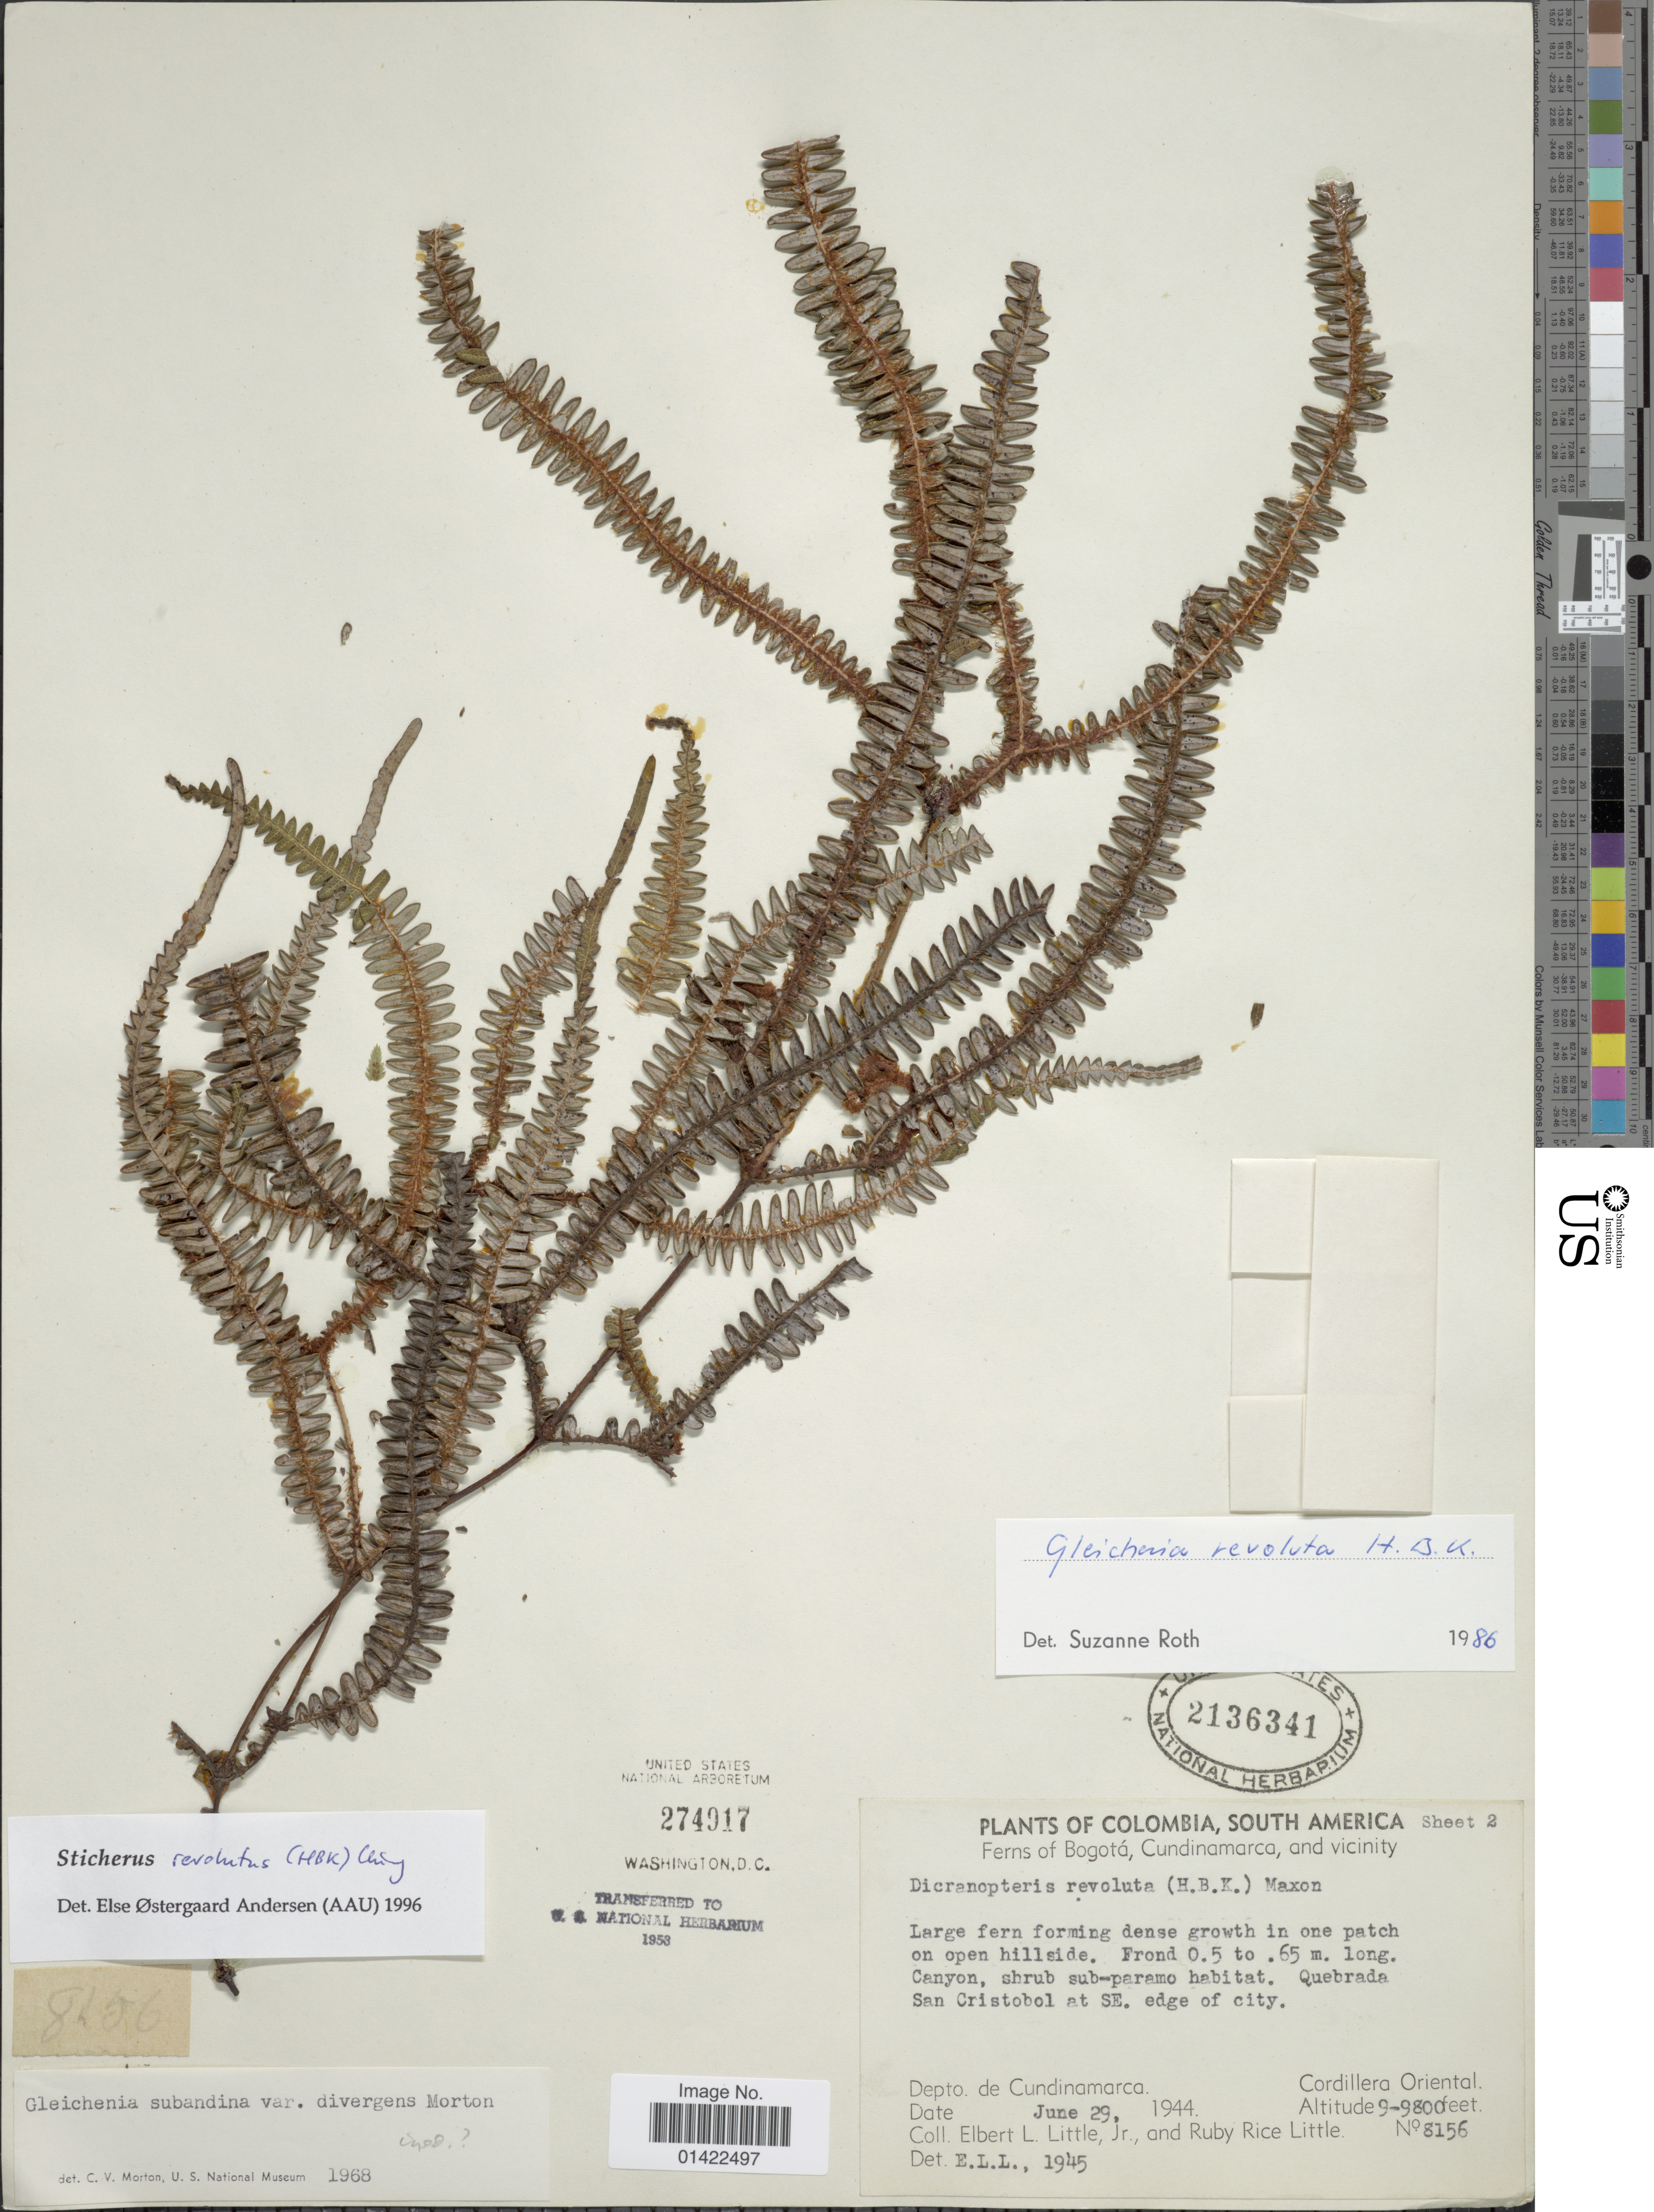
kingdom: Plantae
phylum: Tracheophyta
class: Polypodiopsida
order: Gleicheniales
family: Gleicheniaceae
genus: Sticherus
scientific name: Sticherus revolutus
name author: (Kunth) Ching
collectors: E. L. Little & R. R. Little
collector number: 8156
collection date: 1944-06-29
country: Colombia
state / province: Cundinamarca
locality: Bogotá, Cordillera Oriental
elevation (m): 2743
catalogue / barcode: US 2136341